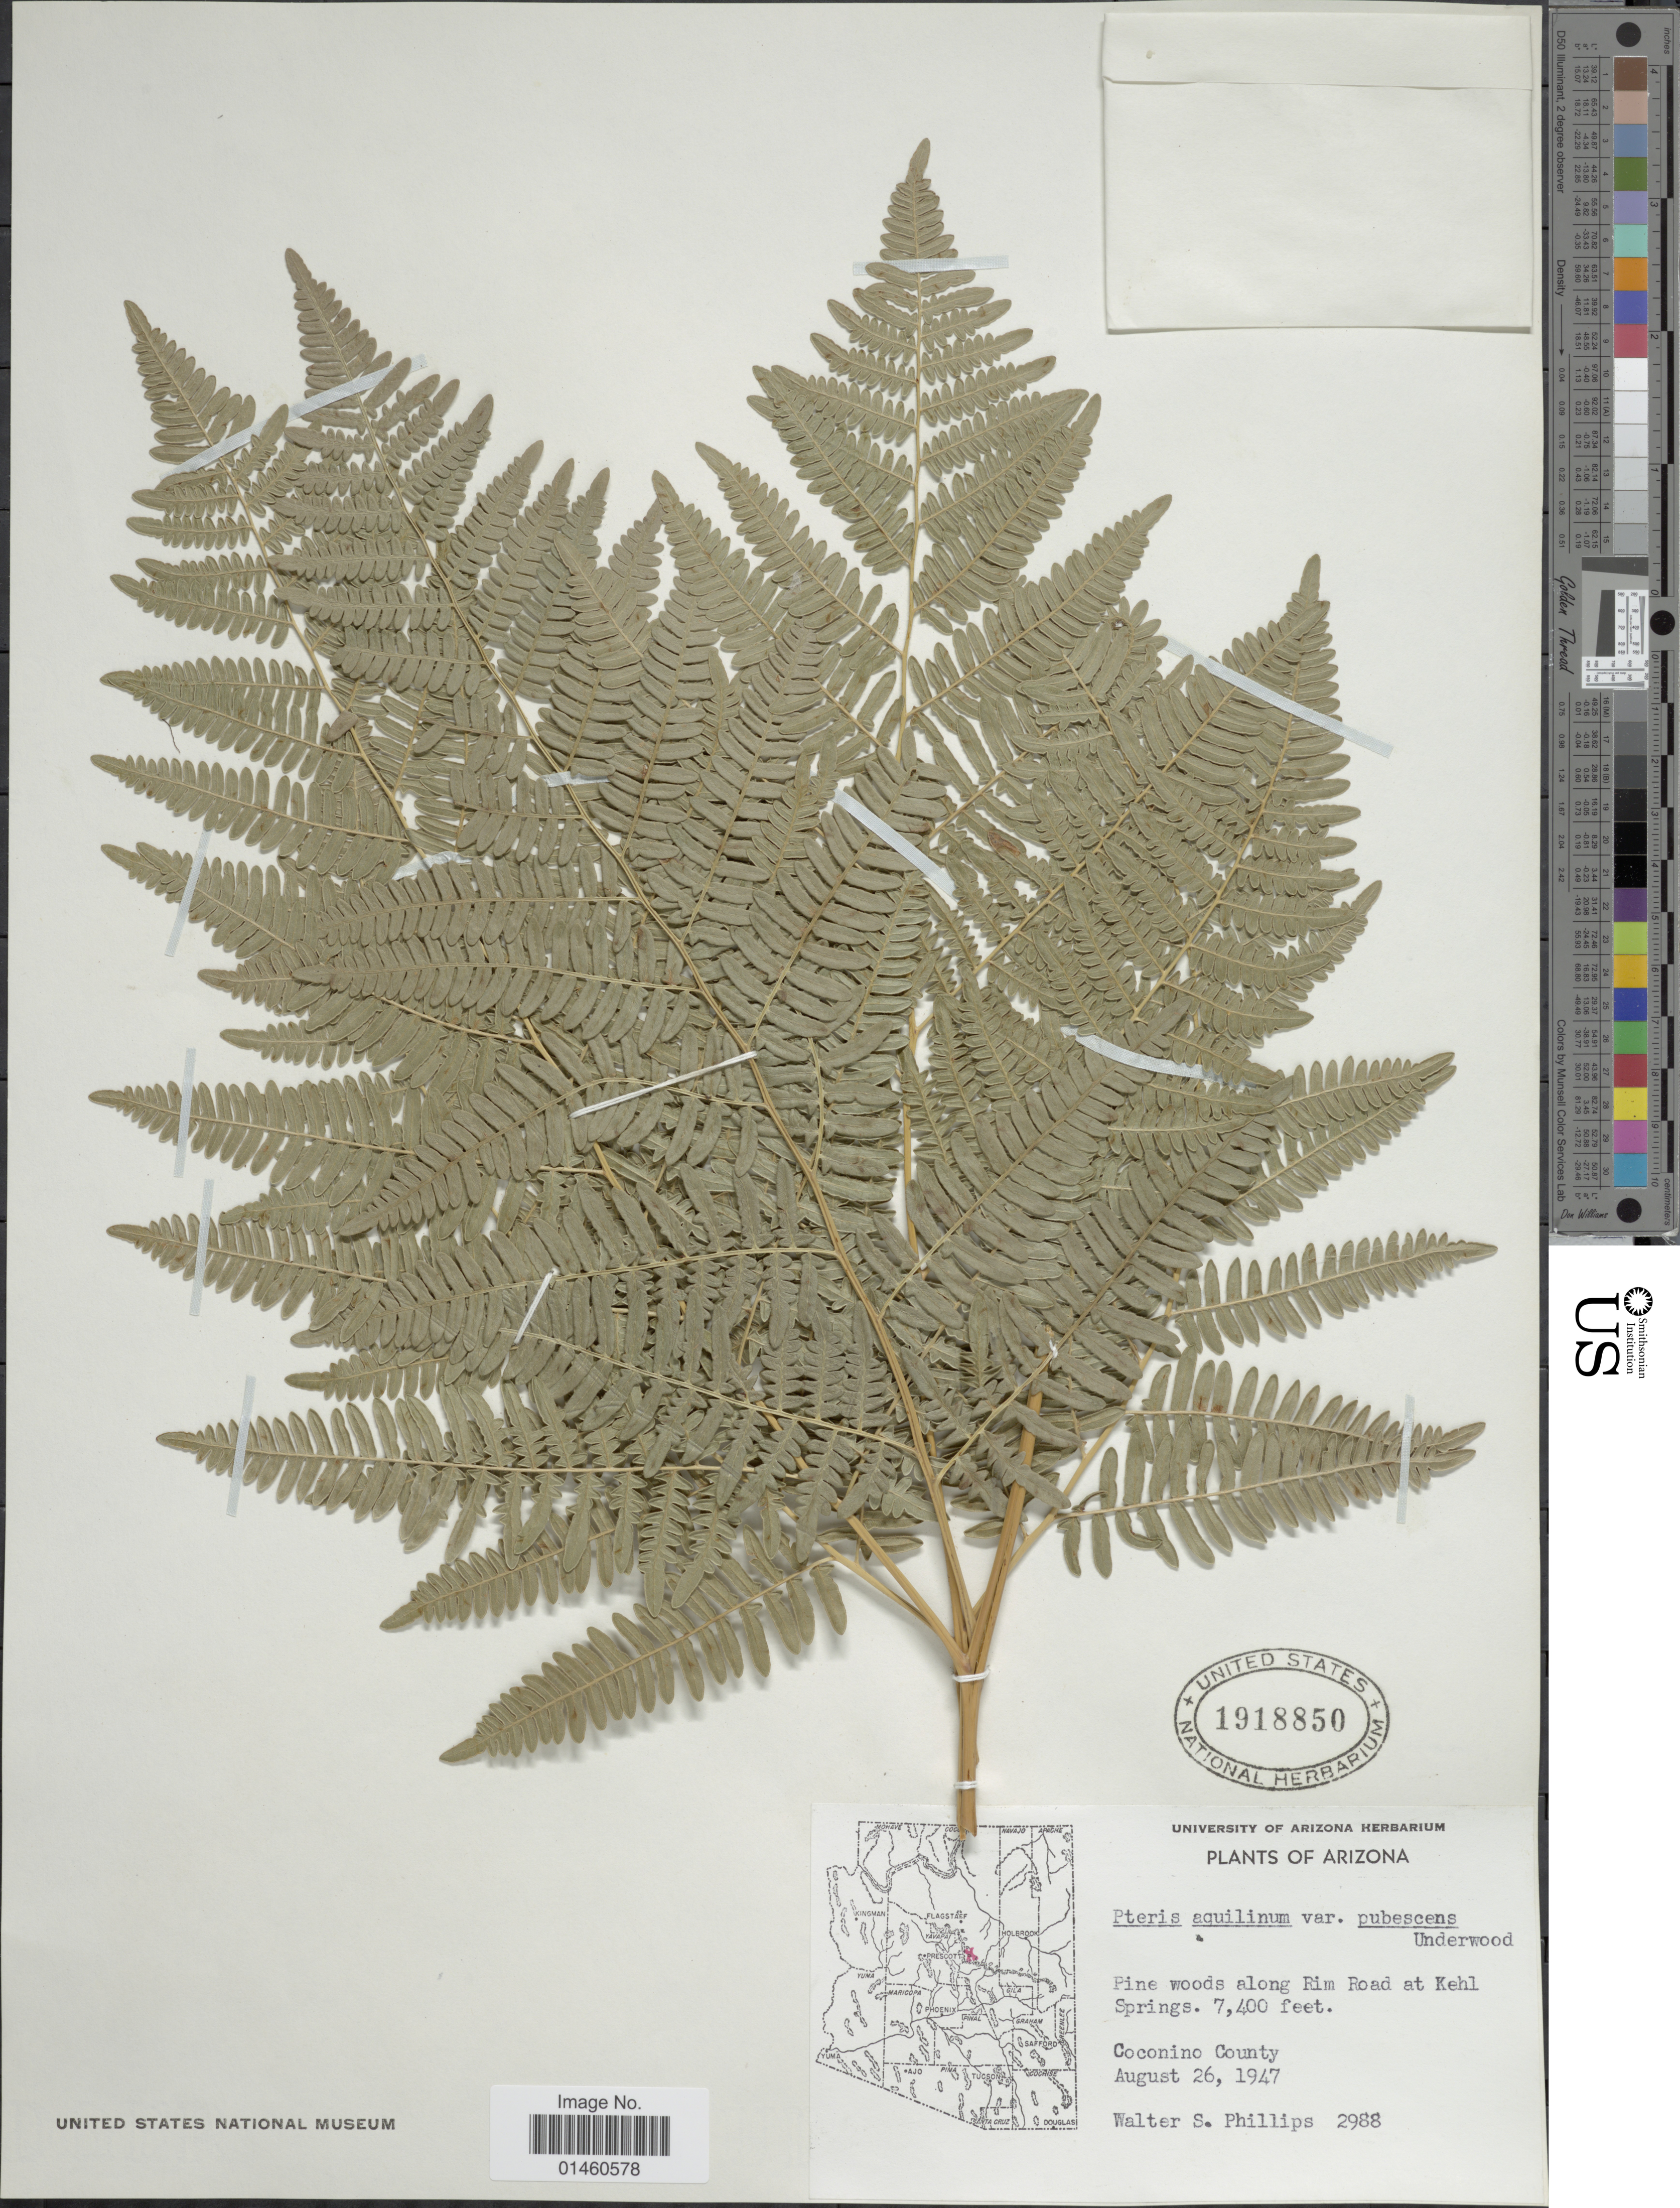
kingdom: Plantae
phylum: Tracheophyta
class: Polypodiopsida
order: Polypodiales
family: Dennstaedtiaceae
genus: Pteridium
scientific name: Pteridium pubescens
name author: (Underw.) Christenh.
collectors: W. S. Phillips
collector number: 2988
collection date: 1947-08-26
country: United States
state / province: Arizona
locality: Pine woods along Rim Road at Kehl Springs, Coconino County.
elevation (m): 2256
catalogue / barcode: US 1918850